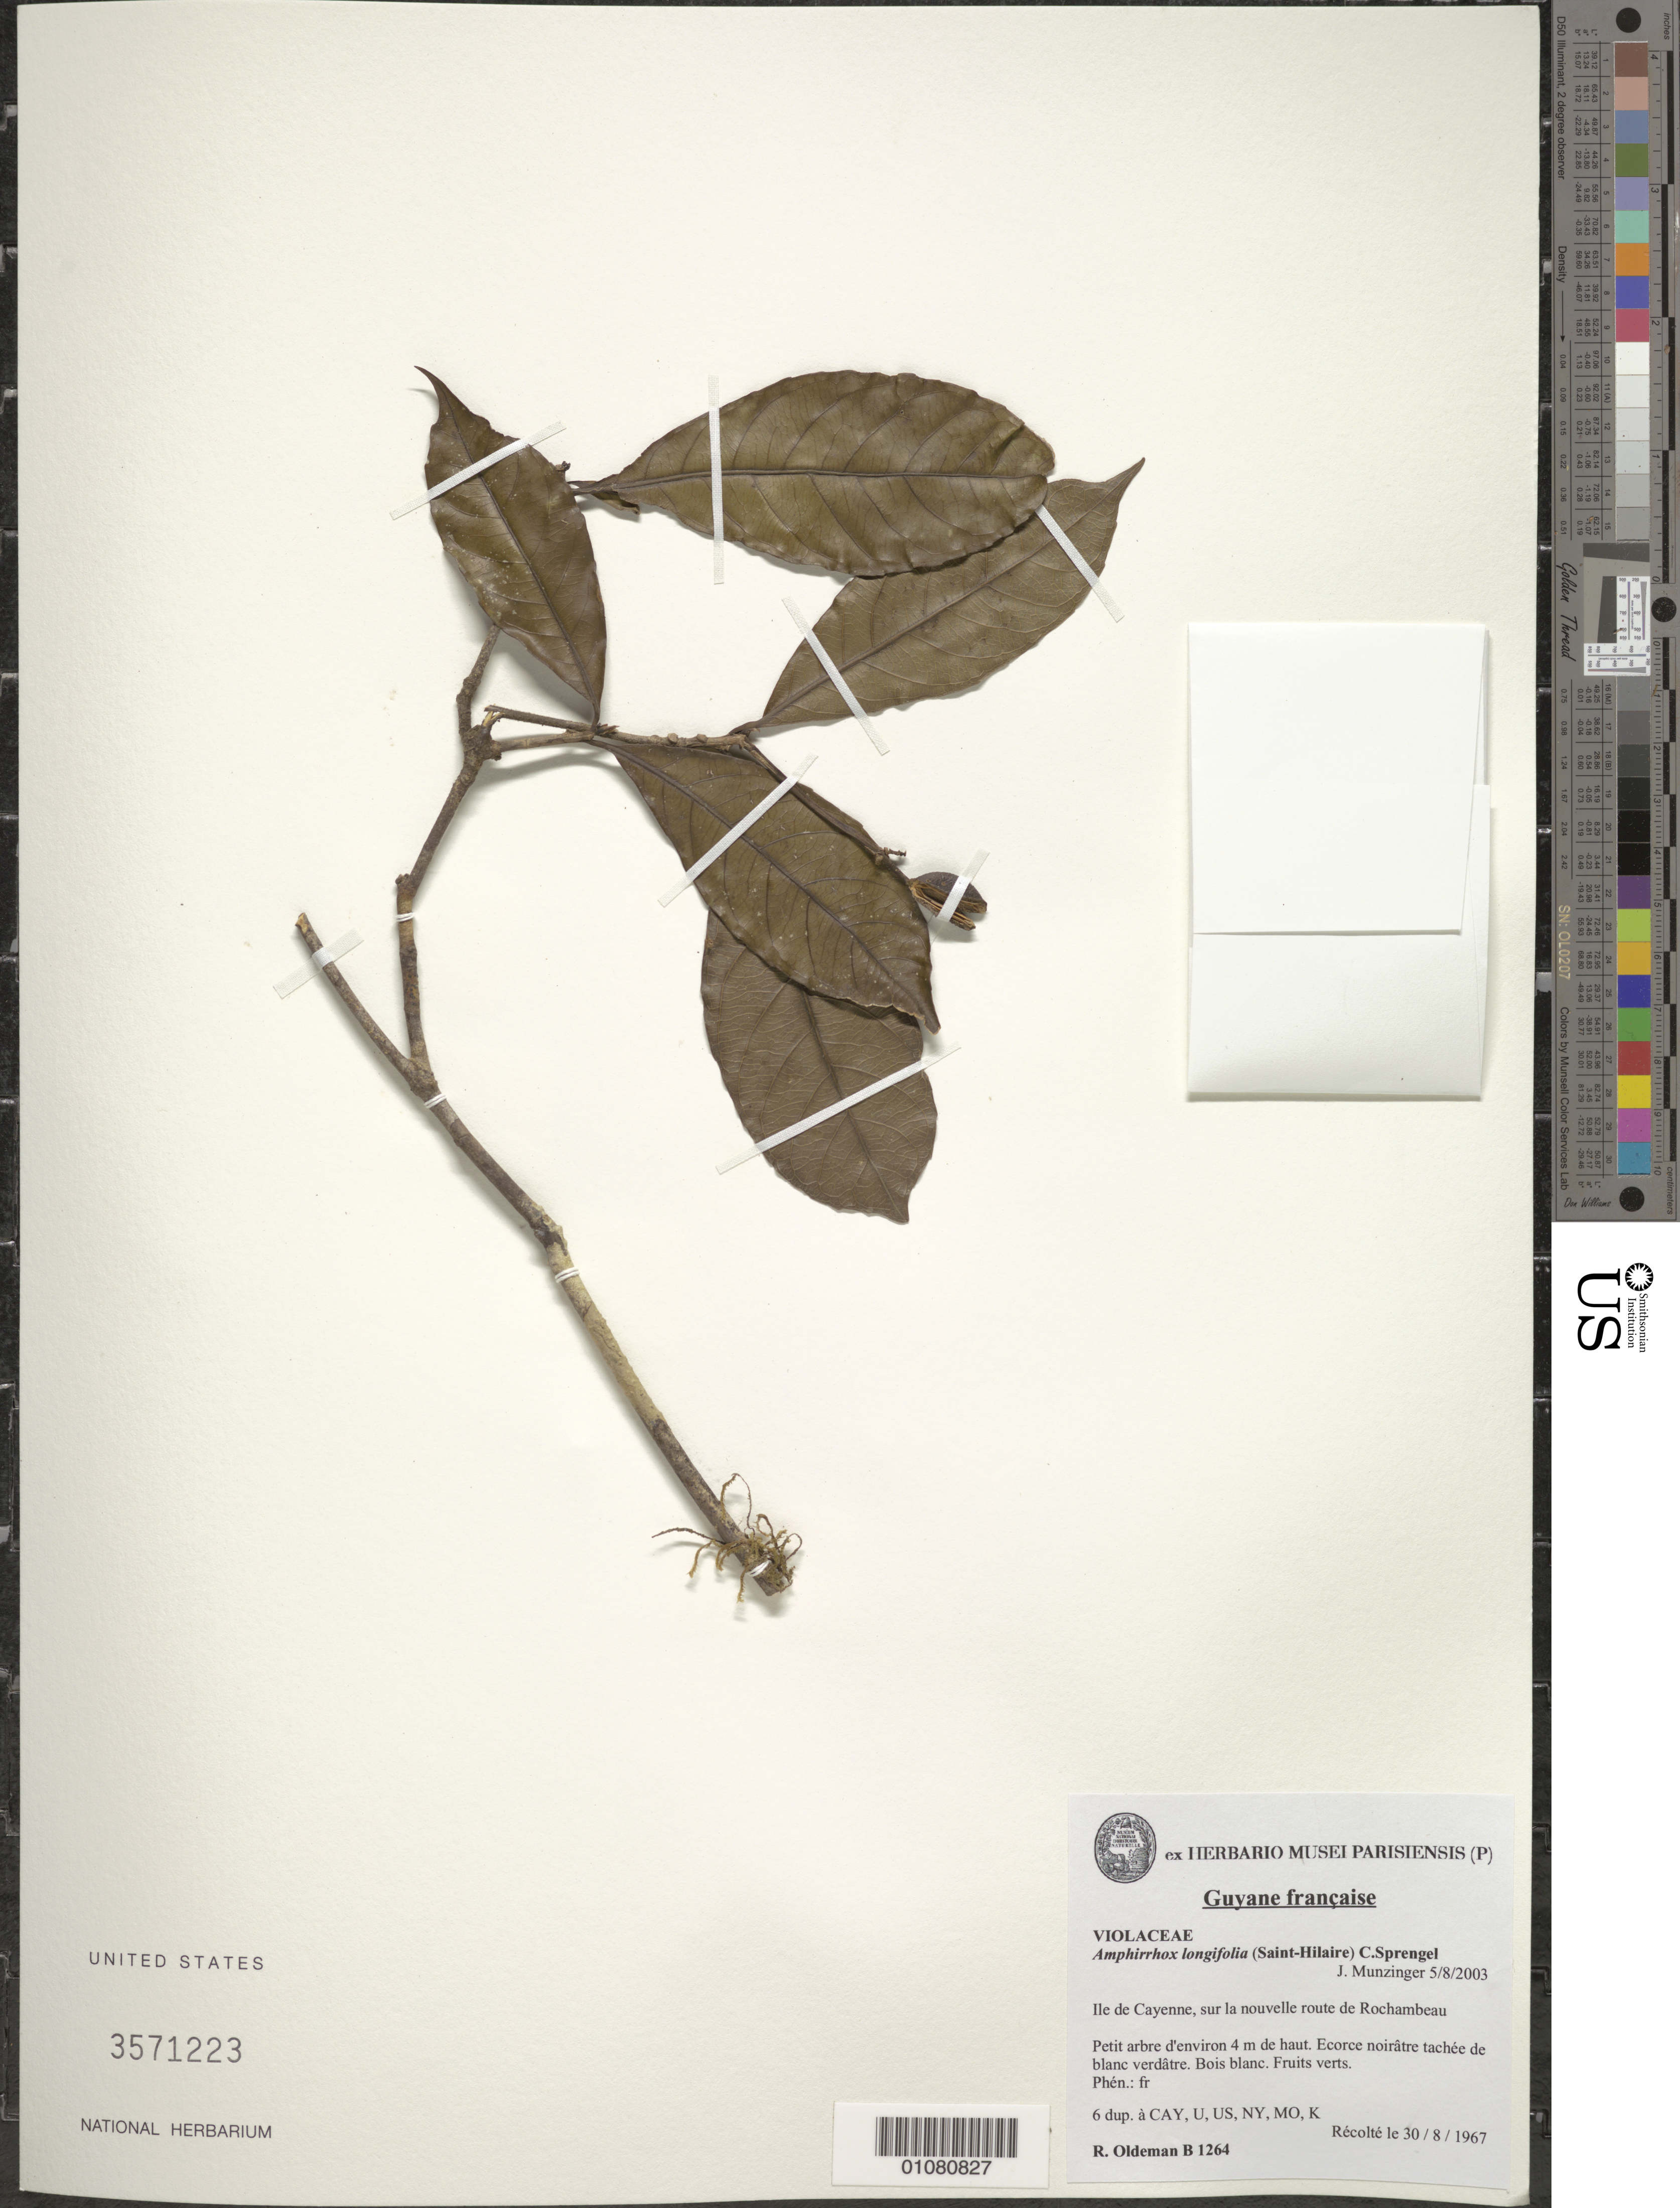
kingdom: Plantae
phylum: Tracheophyta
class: Magnoliopsida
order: Malpighiales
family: Violaceae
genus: Amphirrhox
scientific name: Amphirrhox longifolia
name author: (A. St.-Hil.) Spreng.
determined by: Munzinger, J. K.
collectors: R. Oldeman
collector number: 1264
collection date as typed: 30-Aug-67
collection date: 1967-08-30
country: French Guiana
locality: Ile de Cayenne, sur la nouvelle route de Rochambeau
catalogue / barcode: US 3571223